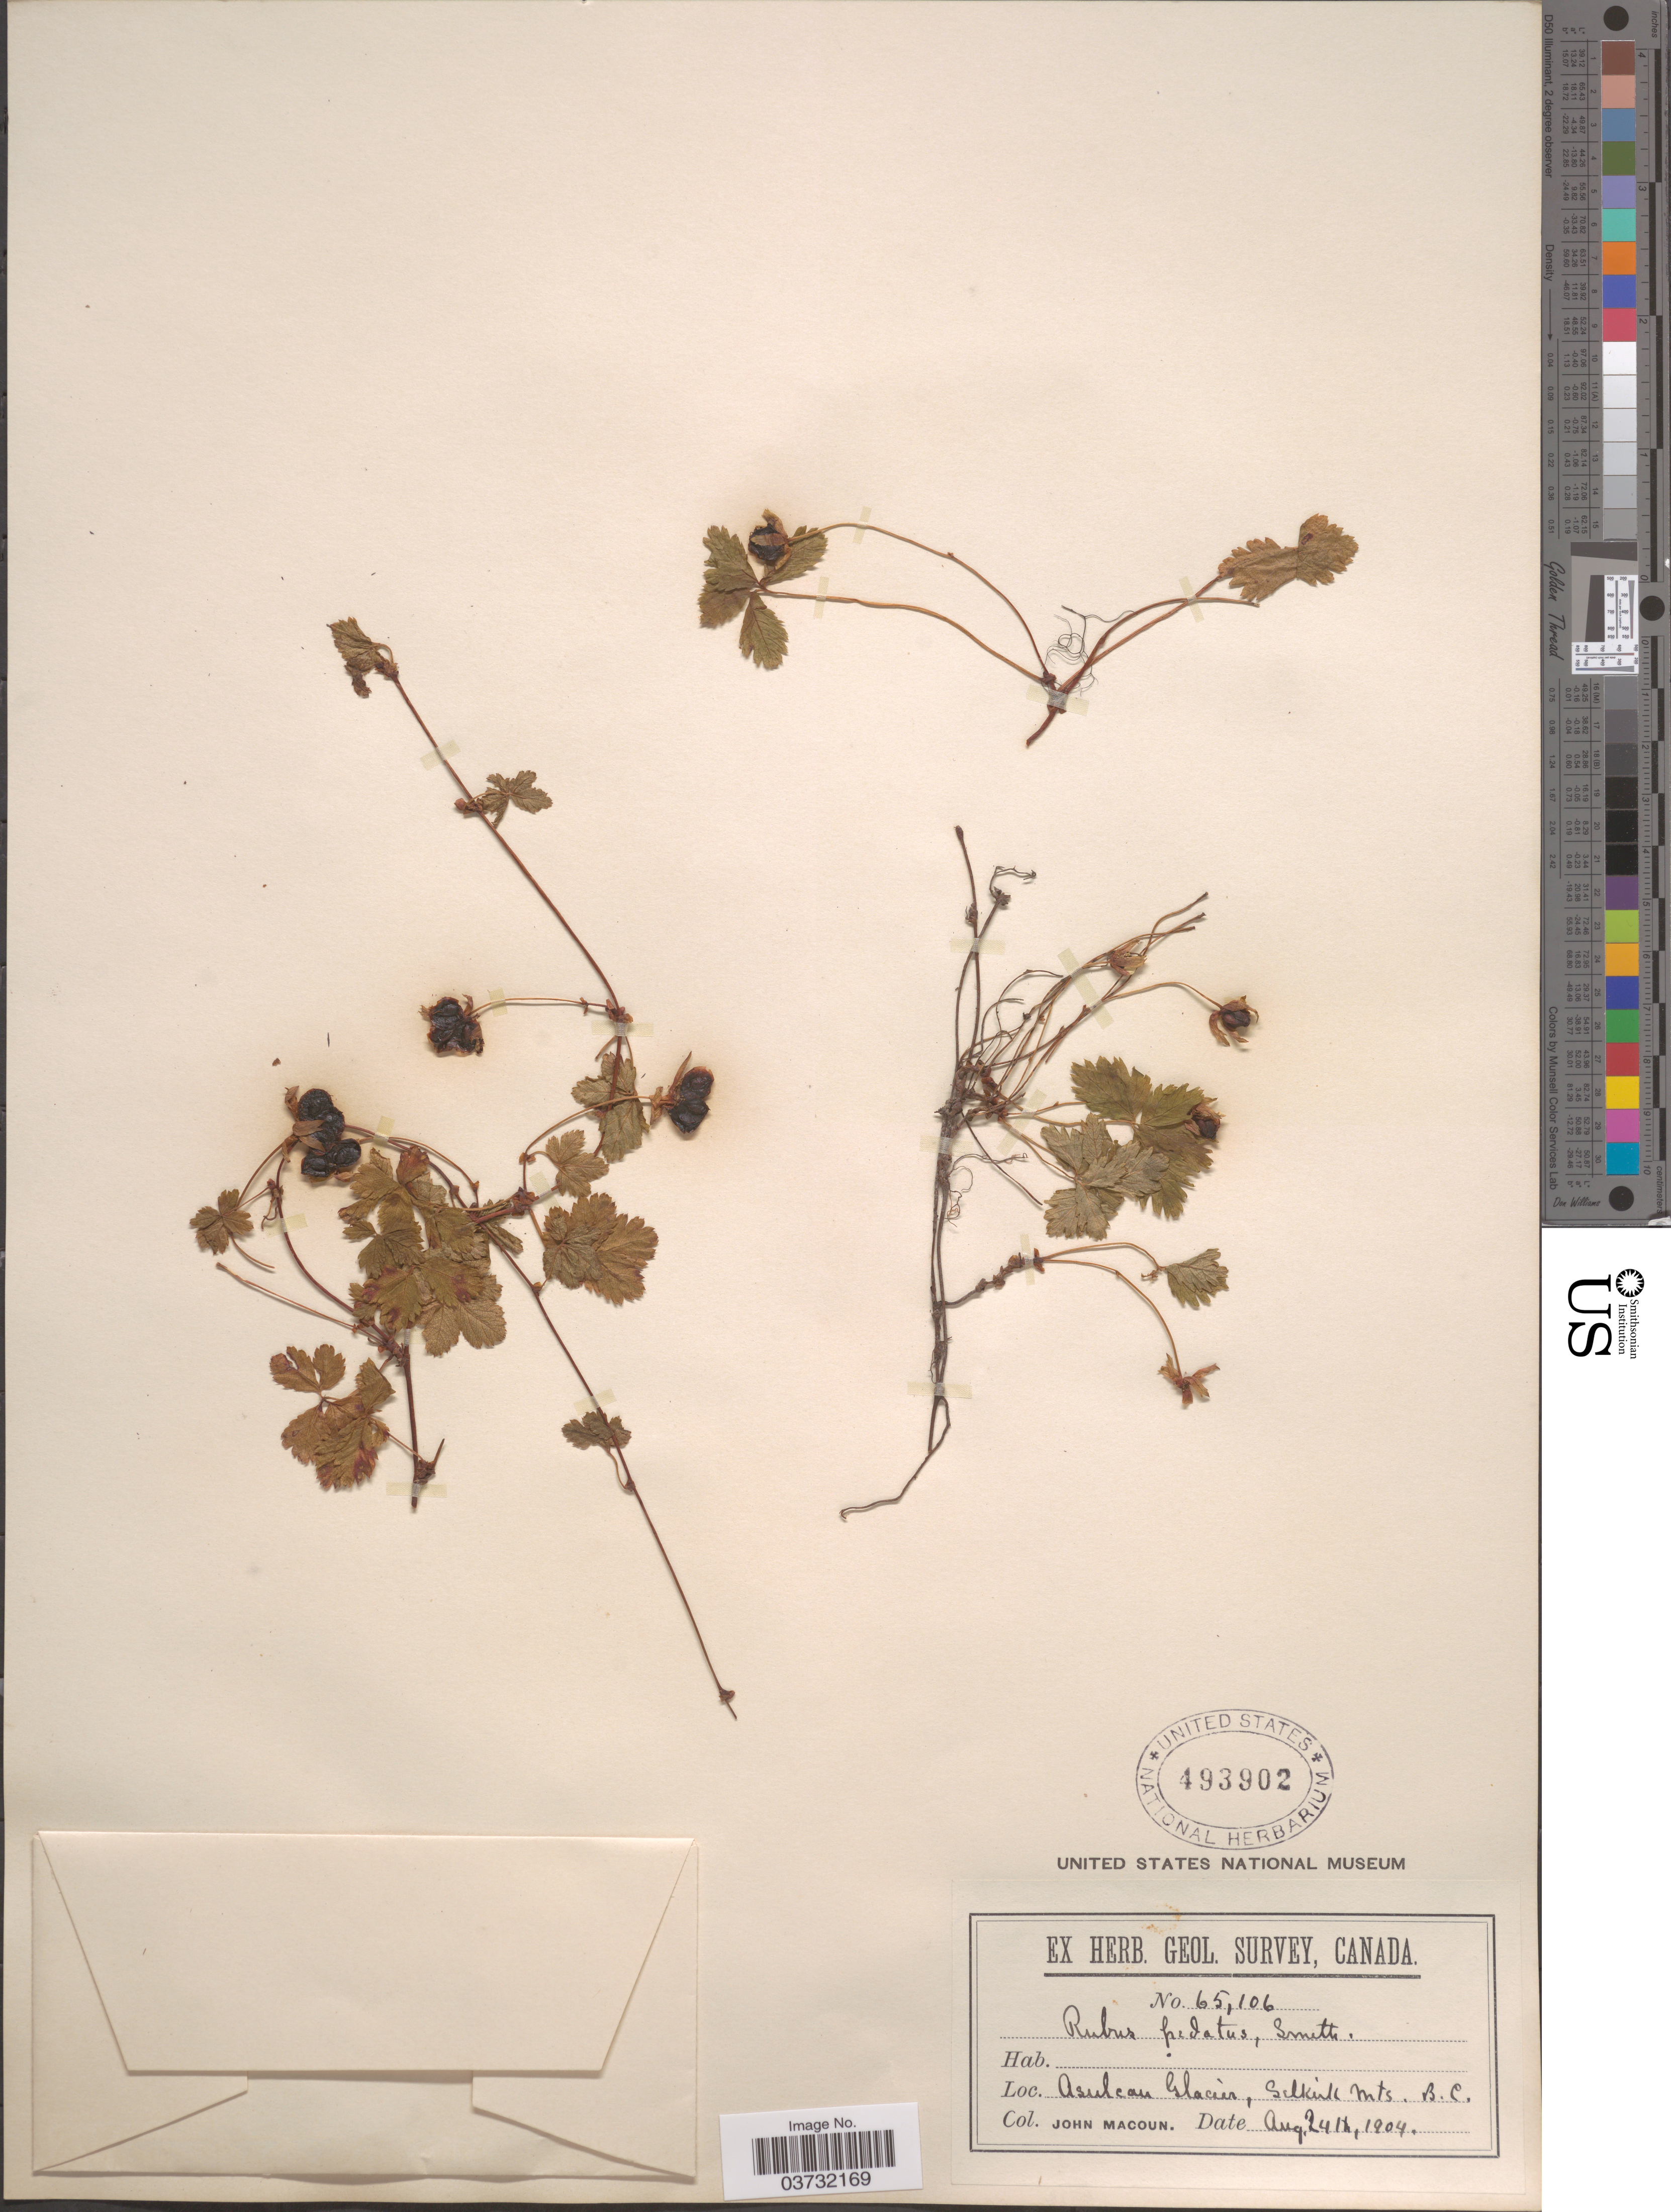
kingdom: Plantae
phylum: Tracheophyta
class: Magnoliopsida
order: Rosales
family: Rosaceae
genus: Rubus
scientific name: Rubus pedatus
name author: Sm.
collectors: J. Macoun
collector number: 65106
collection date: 1904-08-24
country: Canada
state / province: British Columbia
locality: Asulcan Glacier, Selkirk Mts.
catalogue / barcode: US 493902